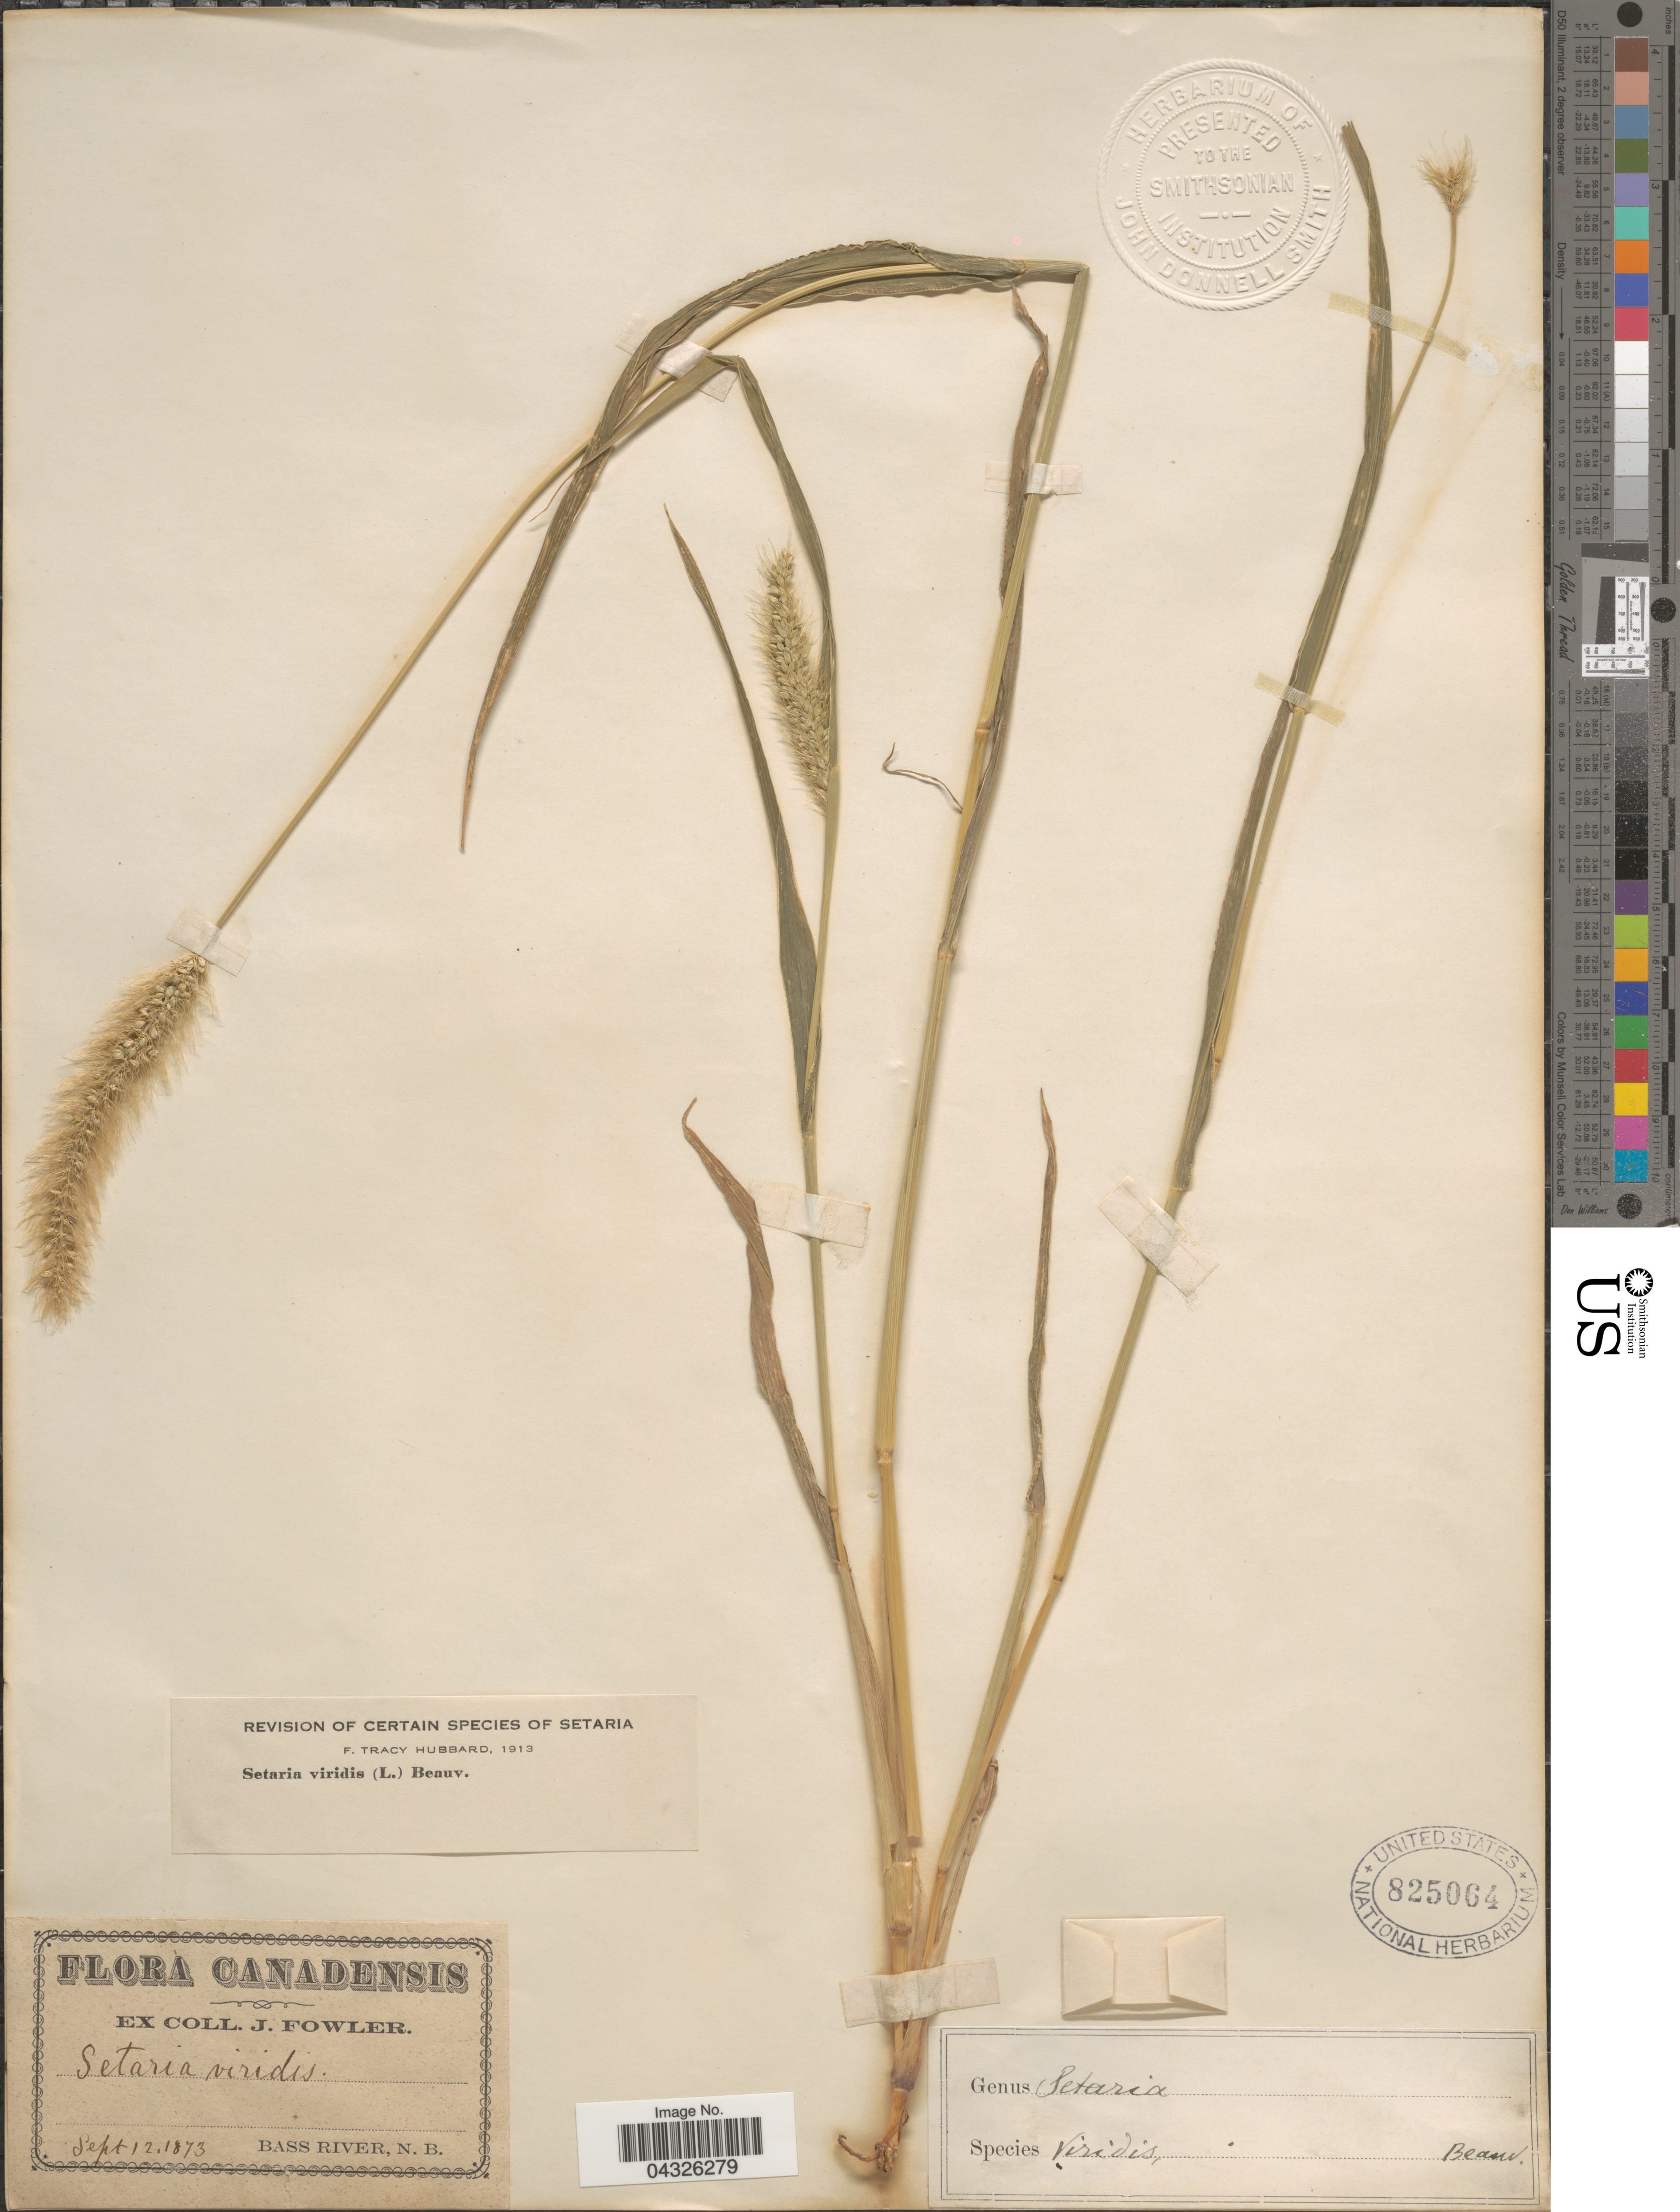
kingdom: Plantae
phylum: Tracheophyta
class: Liliopsida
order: Poales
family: Poaceae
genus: Setaria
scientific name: Setaria viridis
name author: (L.) P. Beauv.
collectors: J. Fowler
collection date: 1873-09-12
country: Canada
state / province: New Brunswick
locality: Bass River.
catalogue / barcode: US 825064